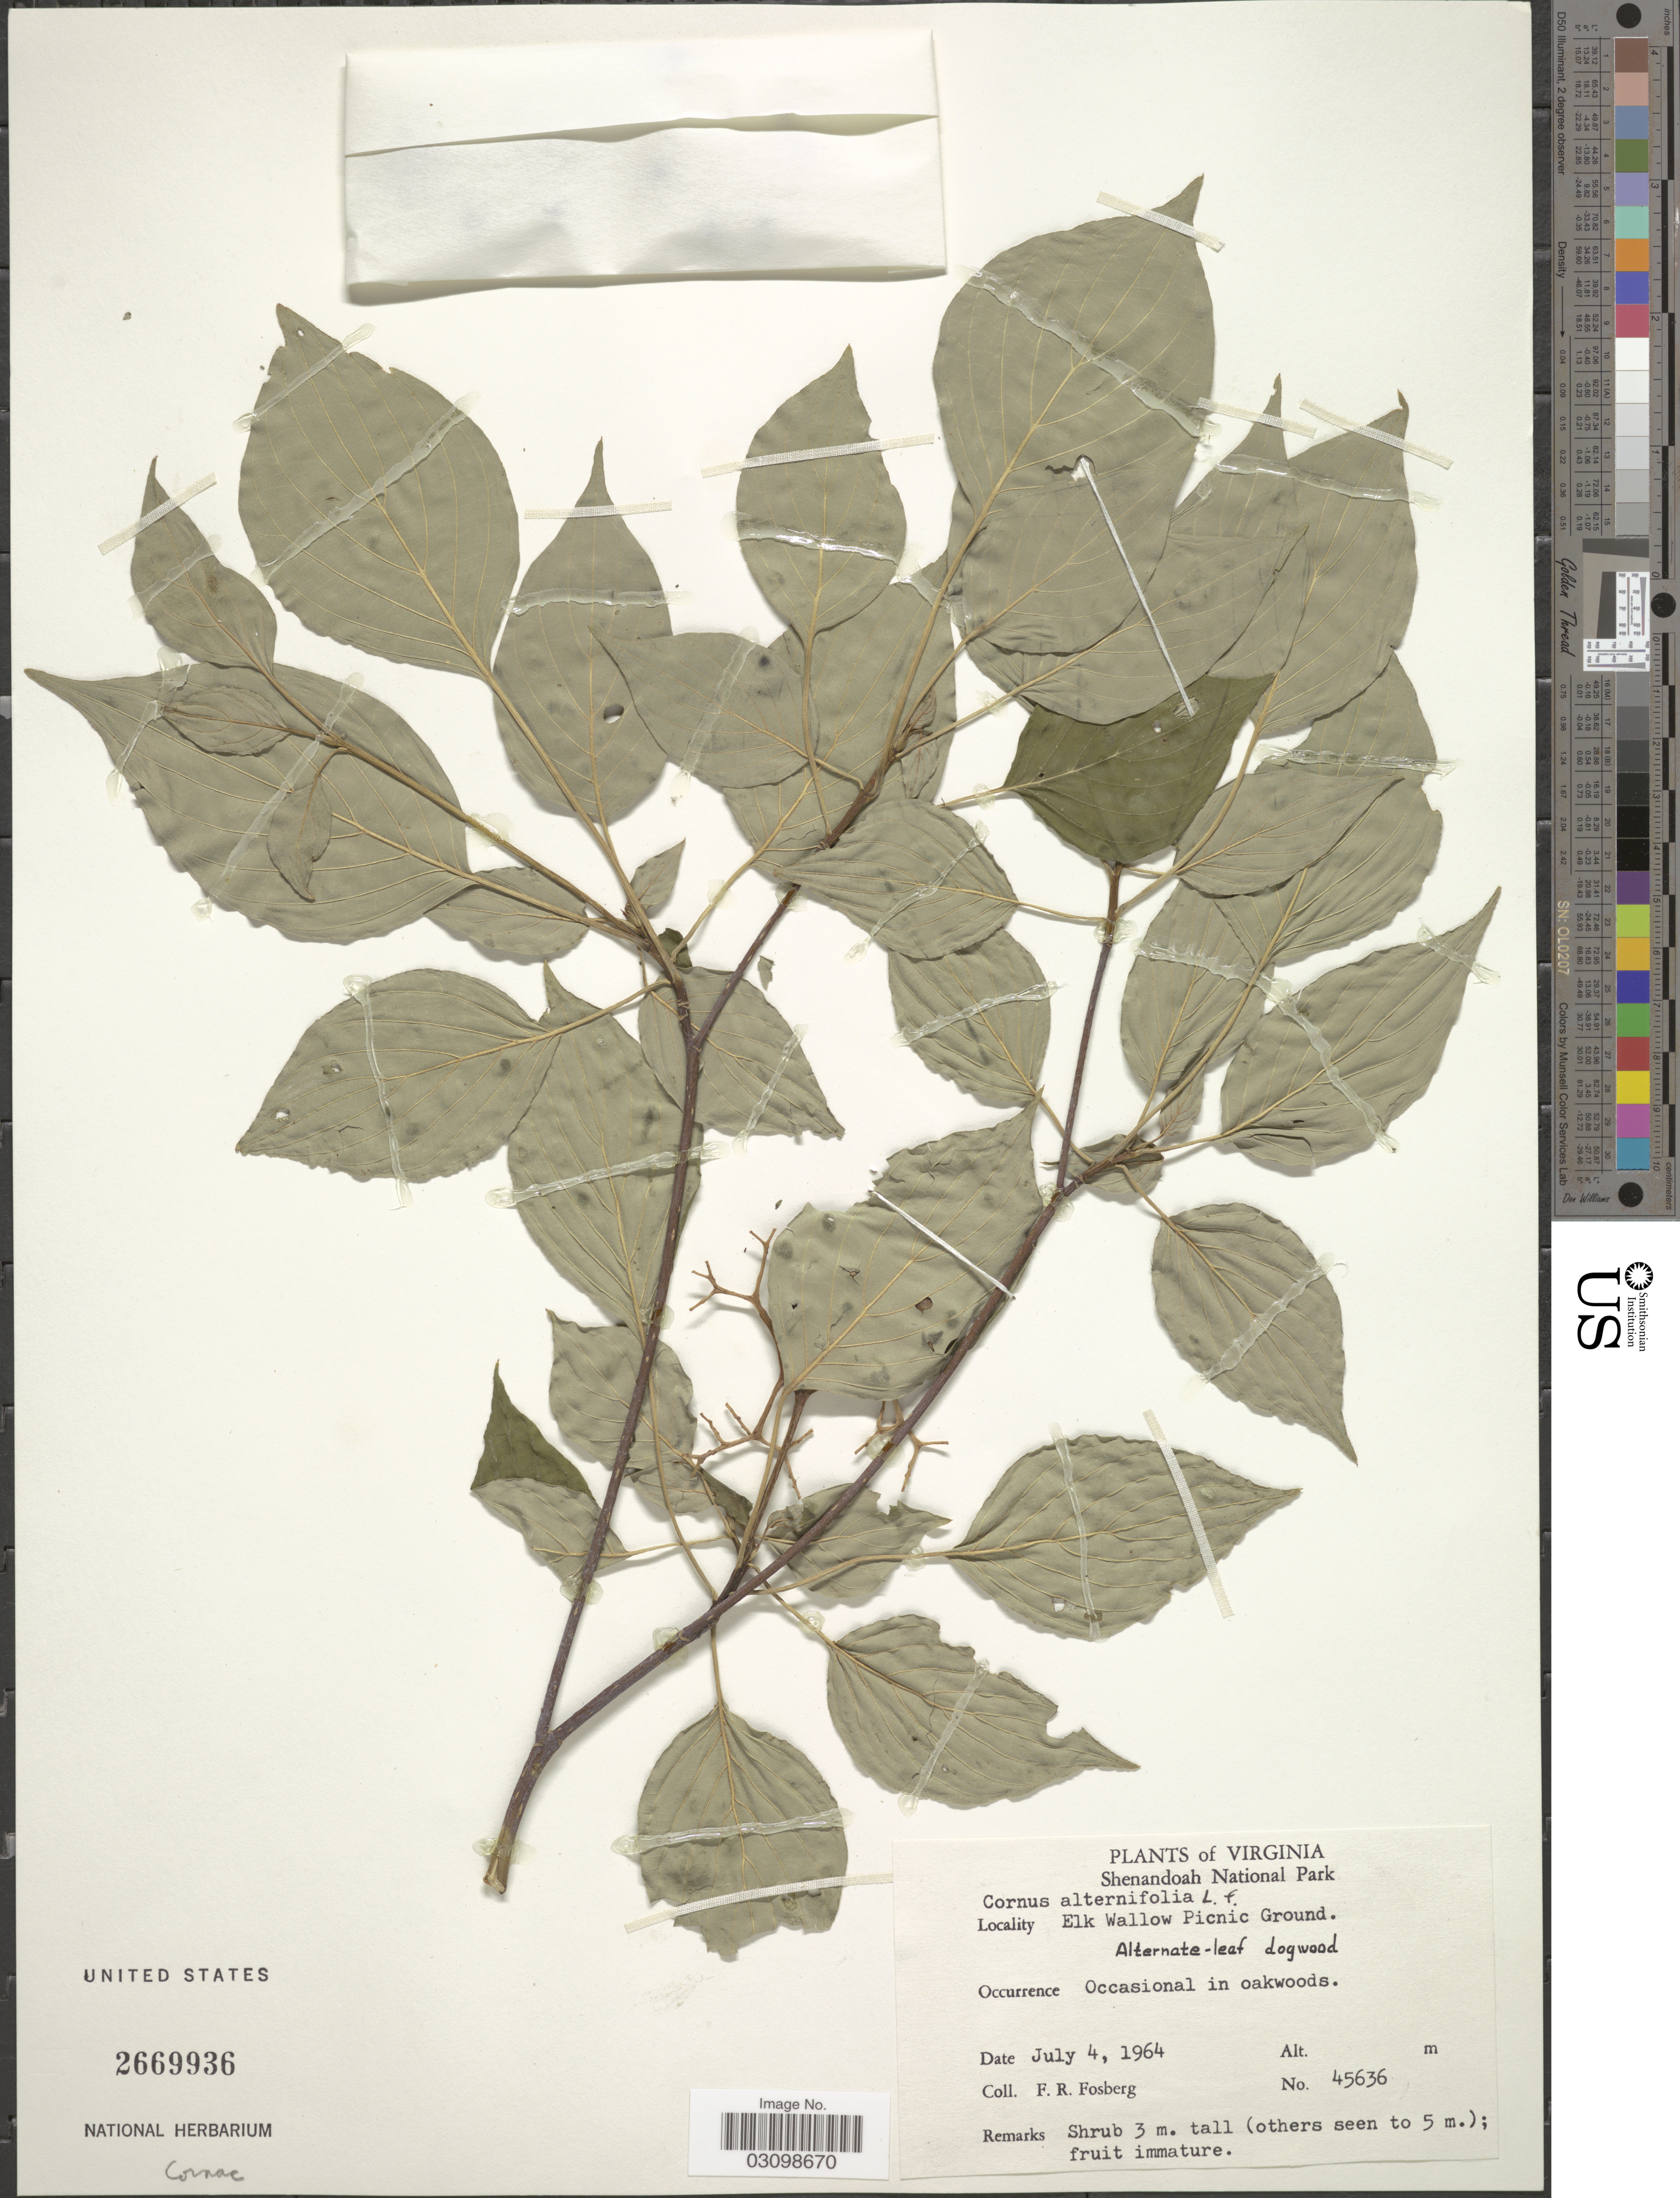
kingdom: Plantae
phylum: Tracheophyta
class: Magnoliopsida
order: Cornales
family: Cornaceae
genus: Cornus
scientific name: Cornus alternifolia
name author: L.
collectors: F. R. Fosberg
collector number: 45636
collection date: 1964-07-04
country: United States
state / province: Virginia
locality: Shenandoah National Park. Elk Wallow Picnic Ground.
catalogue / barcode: US 2669936